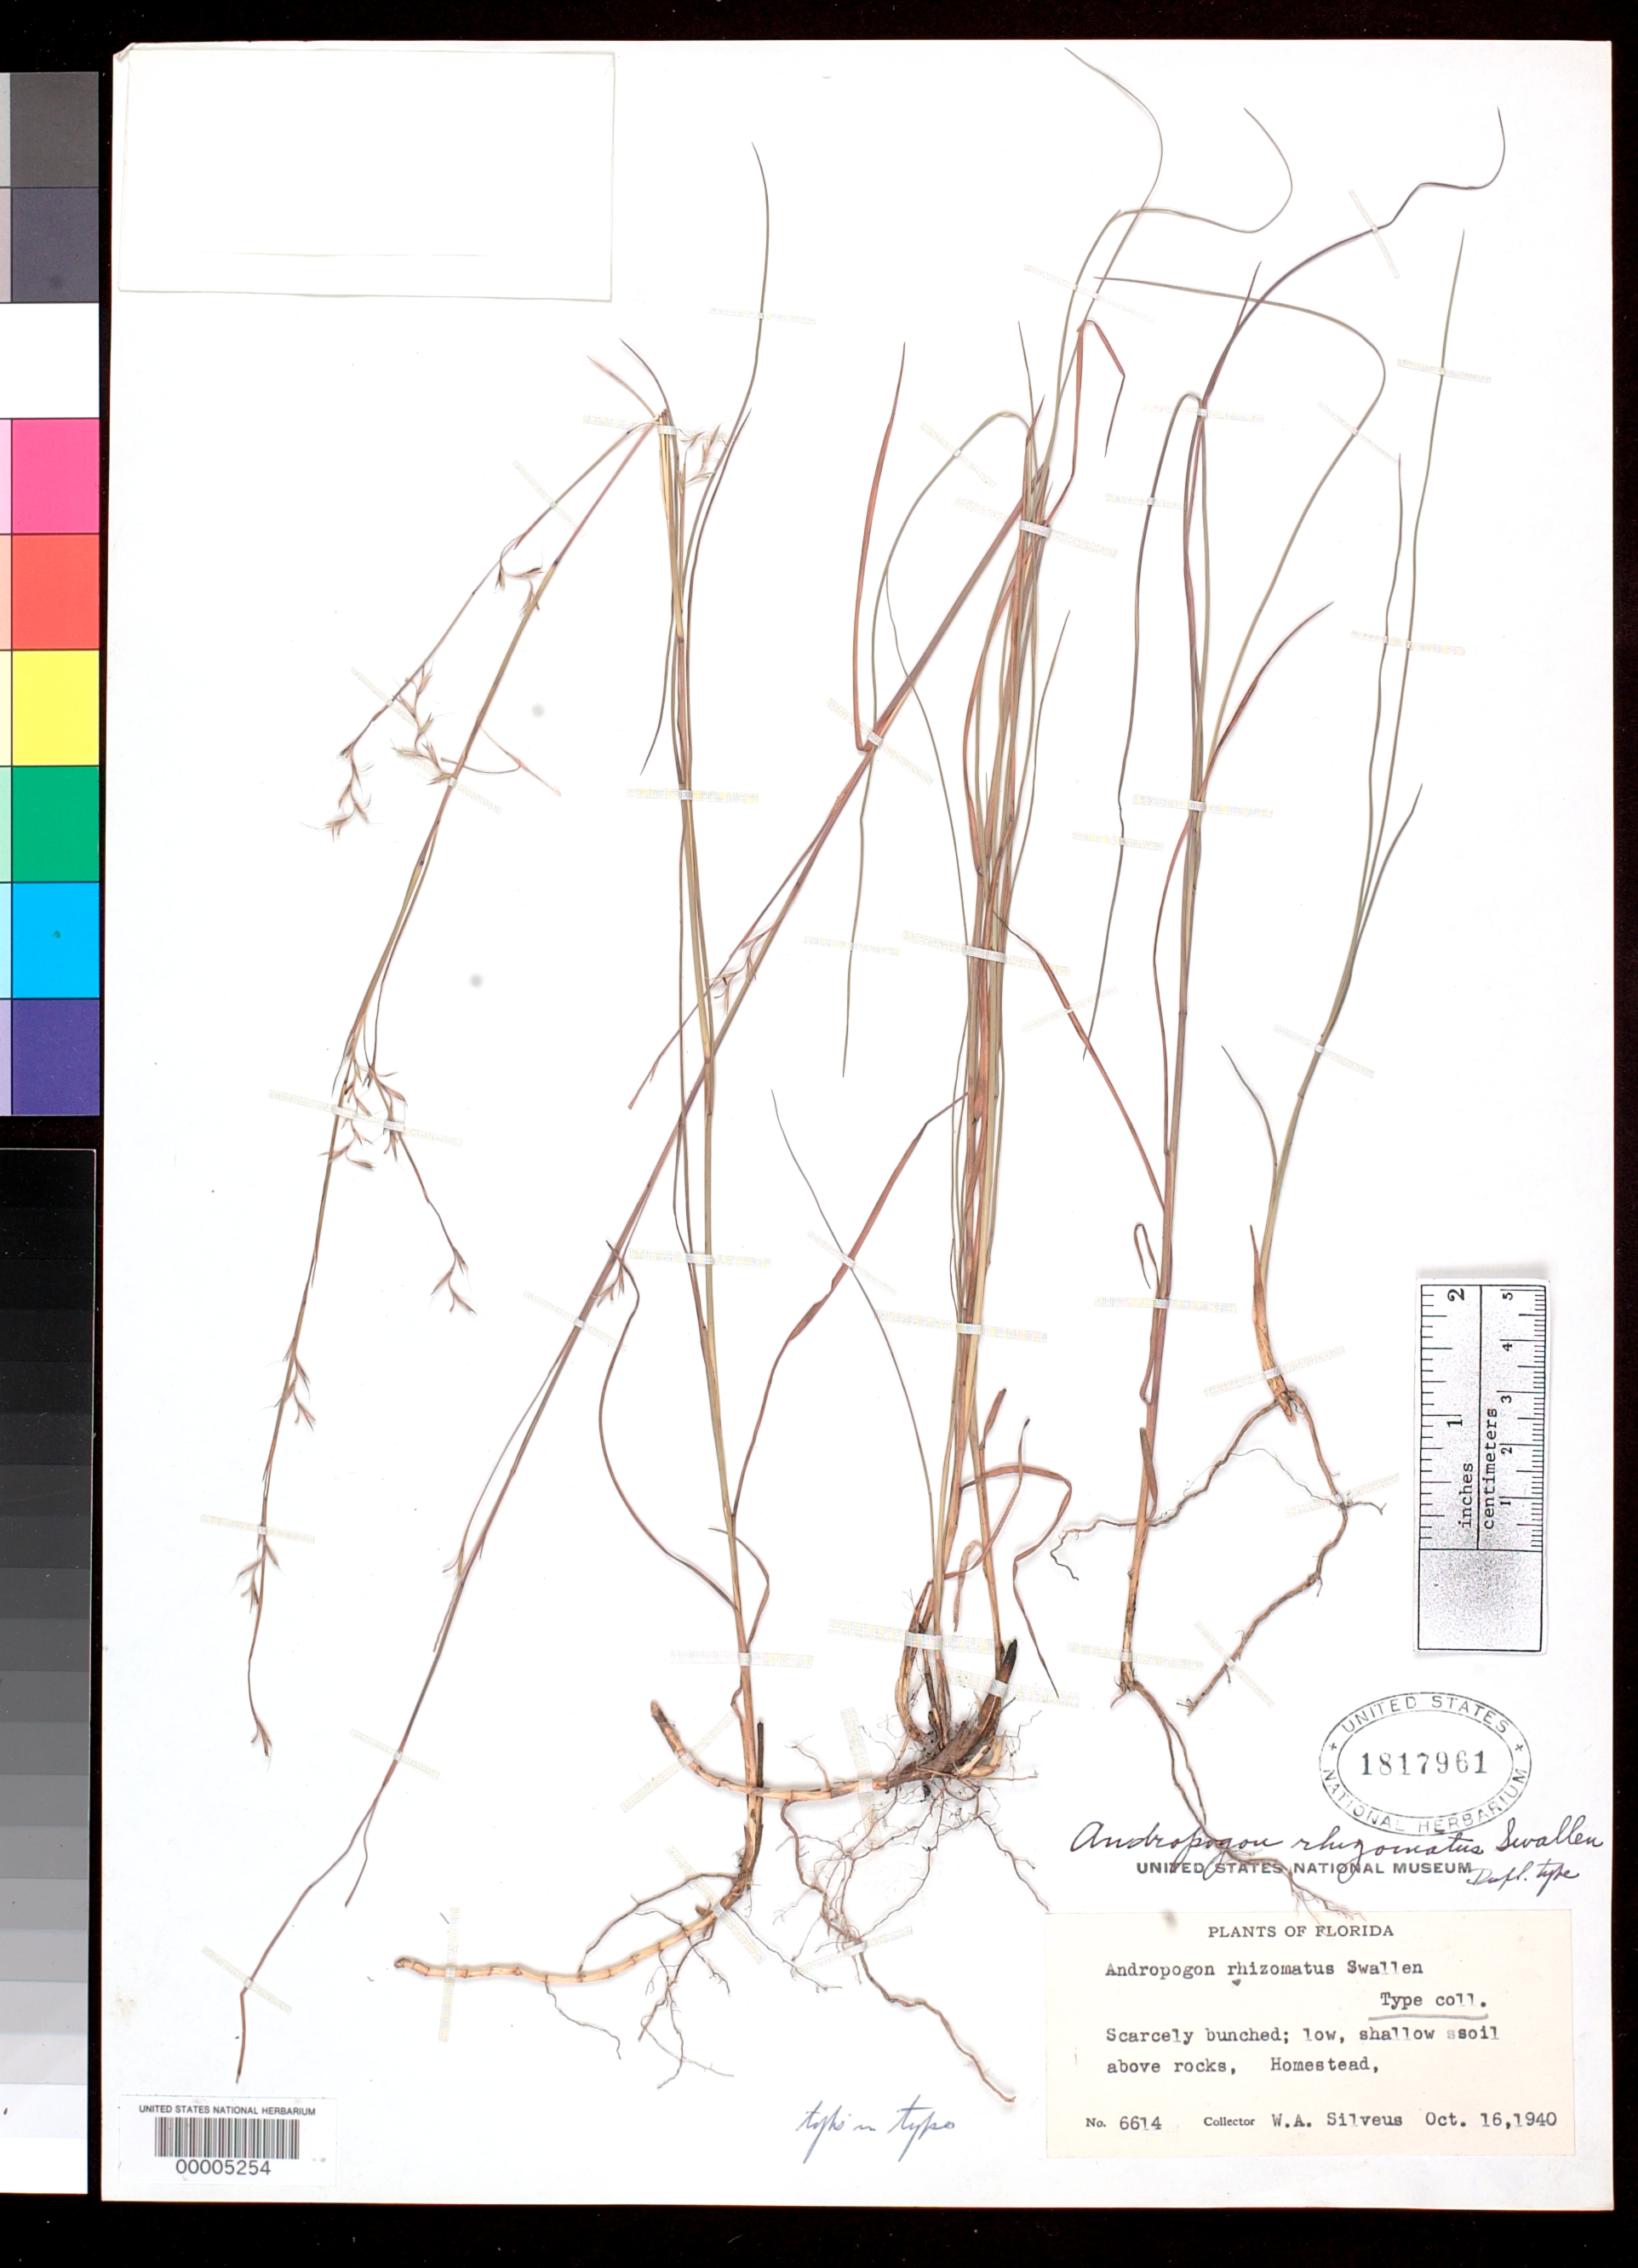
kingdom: Plantae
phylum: Tracheophyta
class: Liliopsida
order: Poales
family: Poaceae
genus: Andropogon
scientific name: Andropogon rhizomatus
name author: Swallen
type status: Isotype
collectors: W. Silveus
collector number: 6614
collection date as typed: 16 Oct 1940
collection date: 1940-10-16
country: United States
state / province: Florida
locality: Homestead.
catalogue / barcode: US 1817961